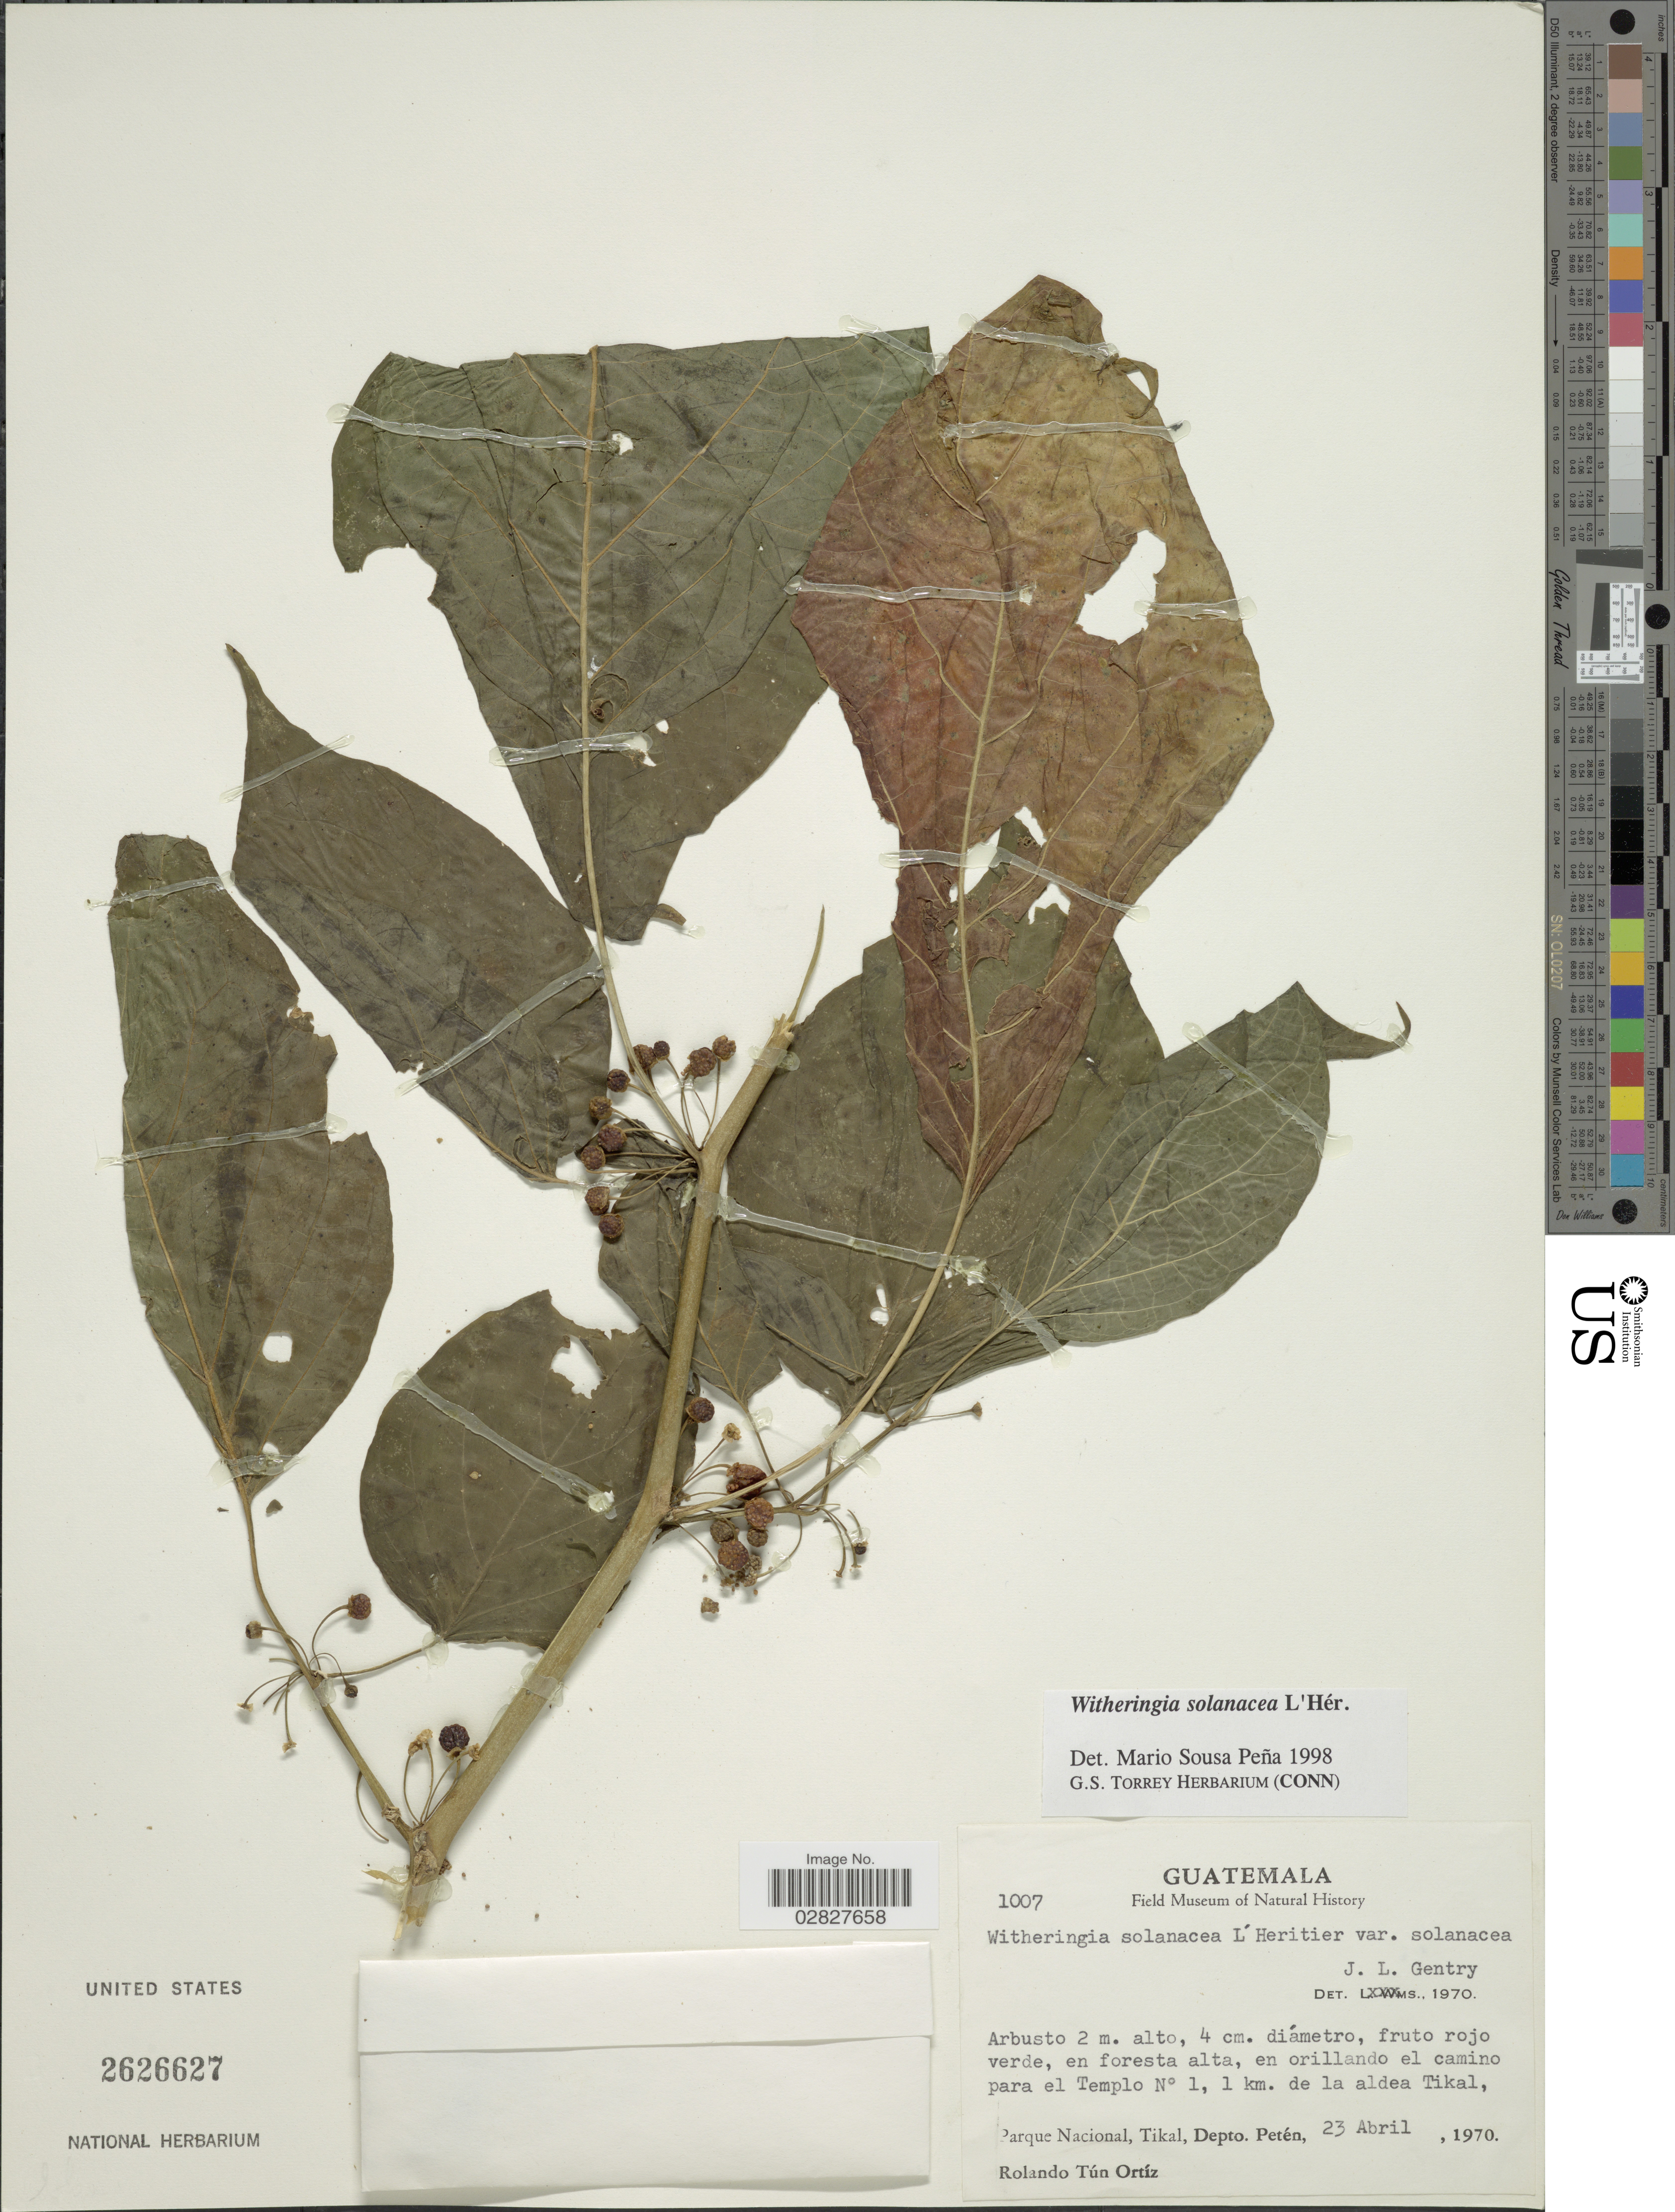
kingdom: Plantae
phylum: Tracheophyta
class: Magnoliopsida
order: Solanales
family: Solanaceae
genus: Witheringia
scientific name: Witheringia solanacea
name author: L'Hér.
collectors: R. T. Ortíz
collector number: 1007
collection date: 1970-04-23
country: Guatemala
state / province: El Petén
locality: En foresta alta, en orillando el camino para el Templo N° 1, 1 km. de la aldea Tikal, Parque Nacional, Tikal, Depto. Petén.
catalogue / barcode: US 2626627